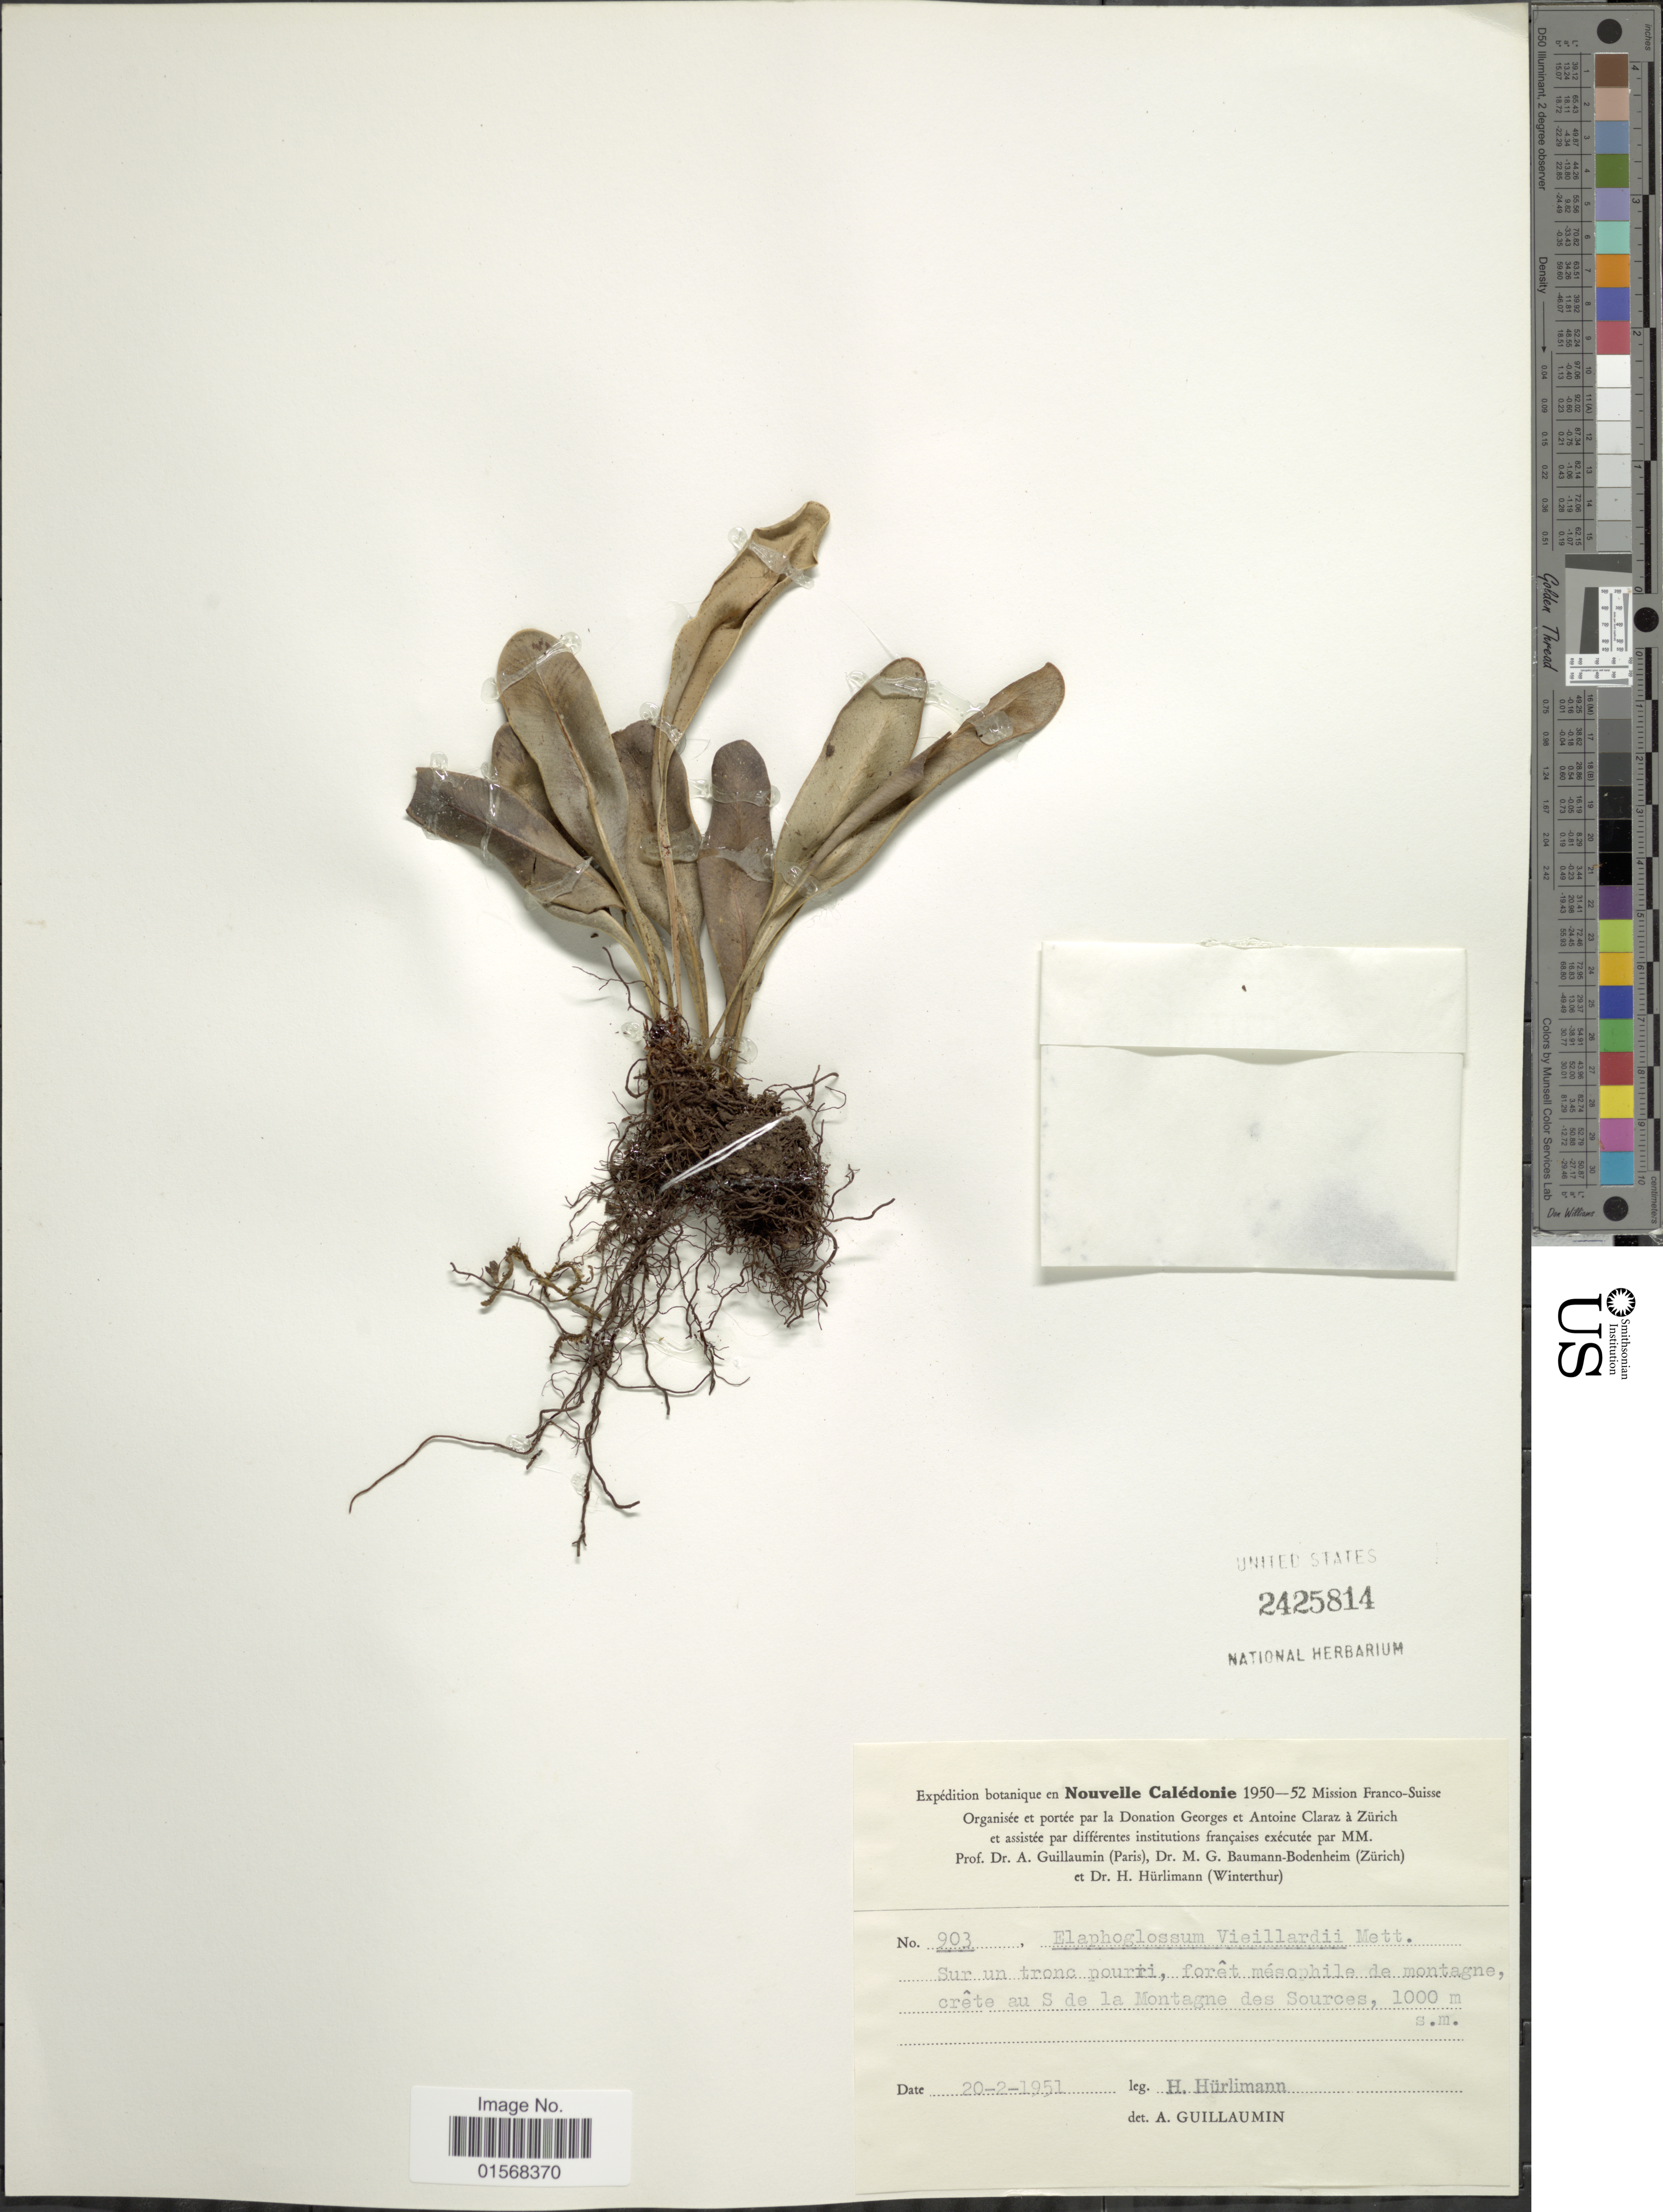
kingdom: Plantae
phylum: Tracheophyta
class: Polypodiopsida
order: Polypodiales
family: Dryopteridaceae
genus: Elaphoglossum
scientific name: Elaphoglossum vieillardii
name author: (Mett.) T. Moore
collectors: H. Hürlimann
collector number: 903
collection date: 1951-02-20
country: New Caledonia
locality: Nouvelle Caledonie. Sur un tronc pourri, foret mesophile de montagne crete au S de la Montagne des Sources.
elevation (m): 1000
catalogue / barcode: US 2425814